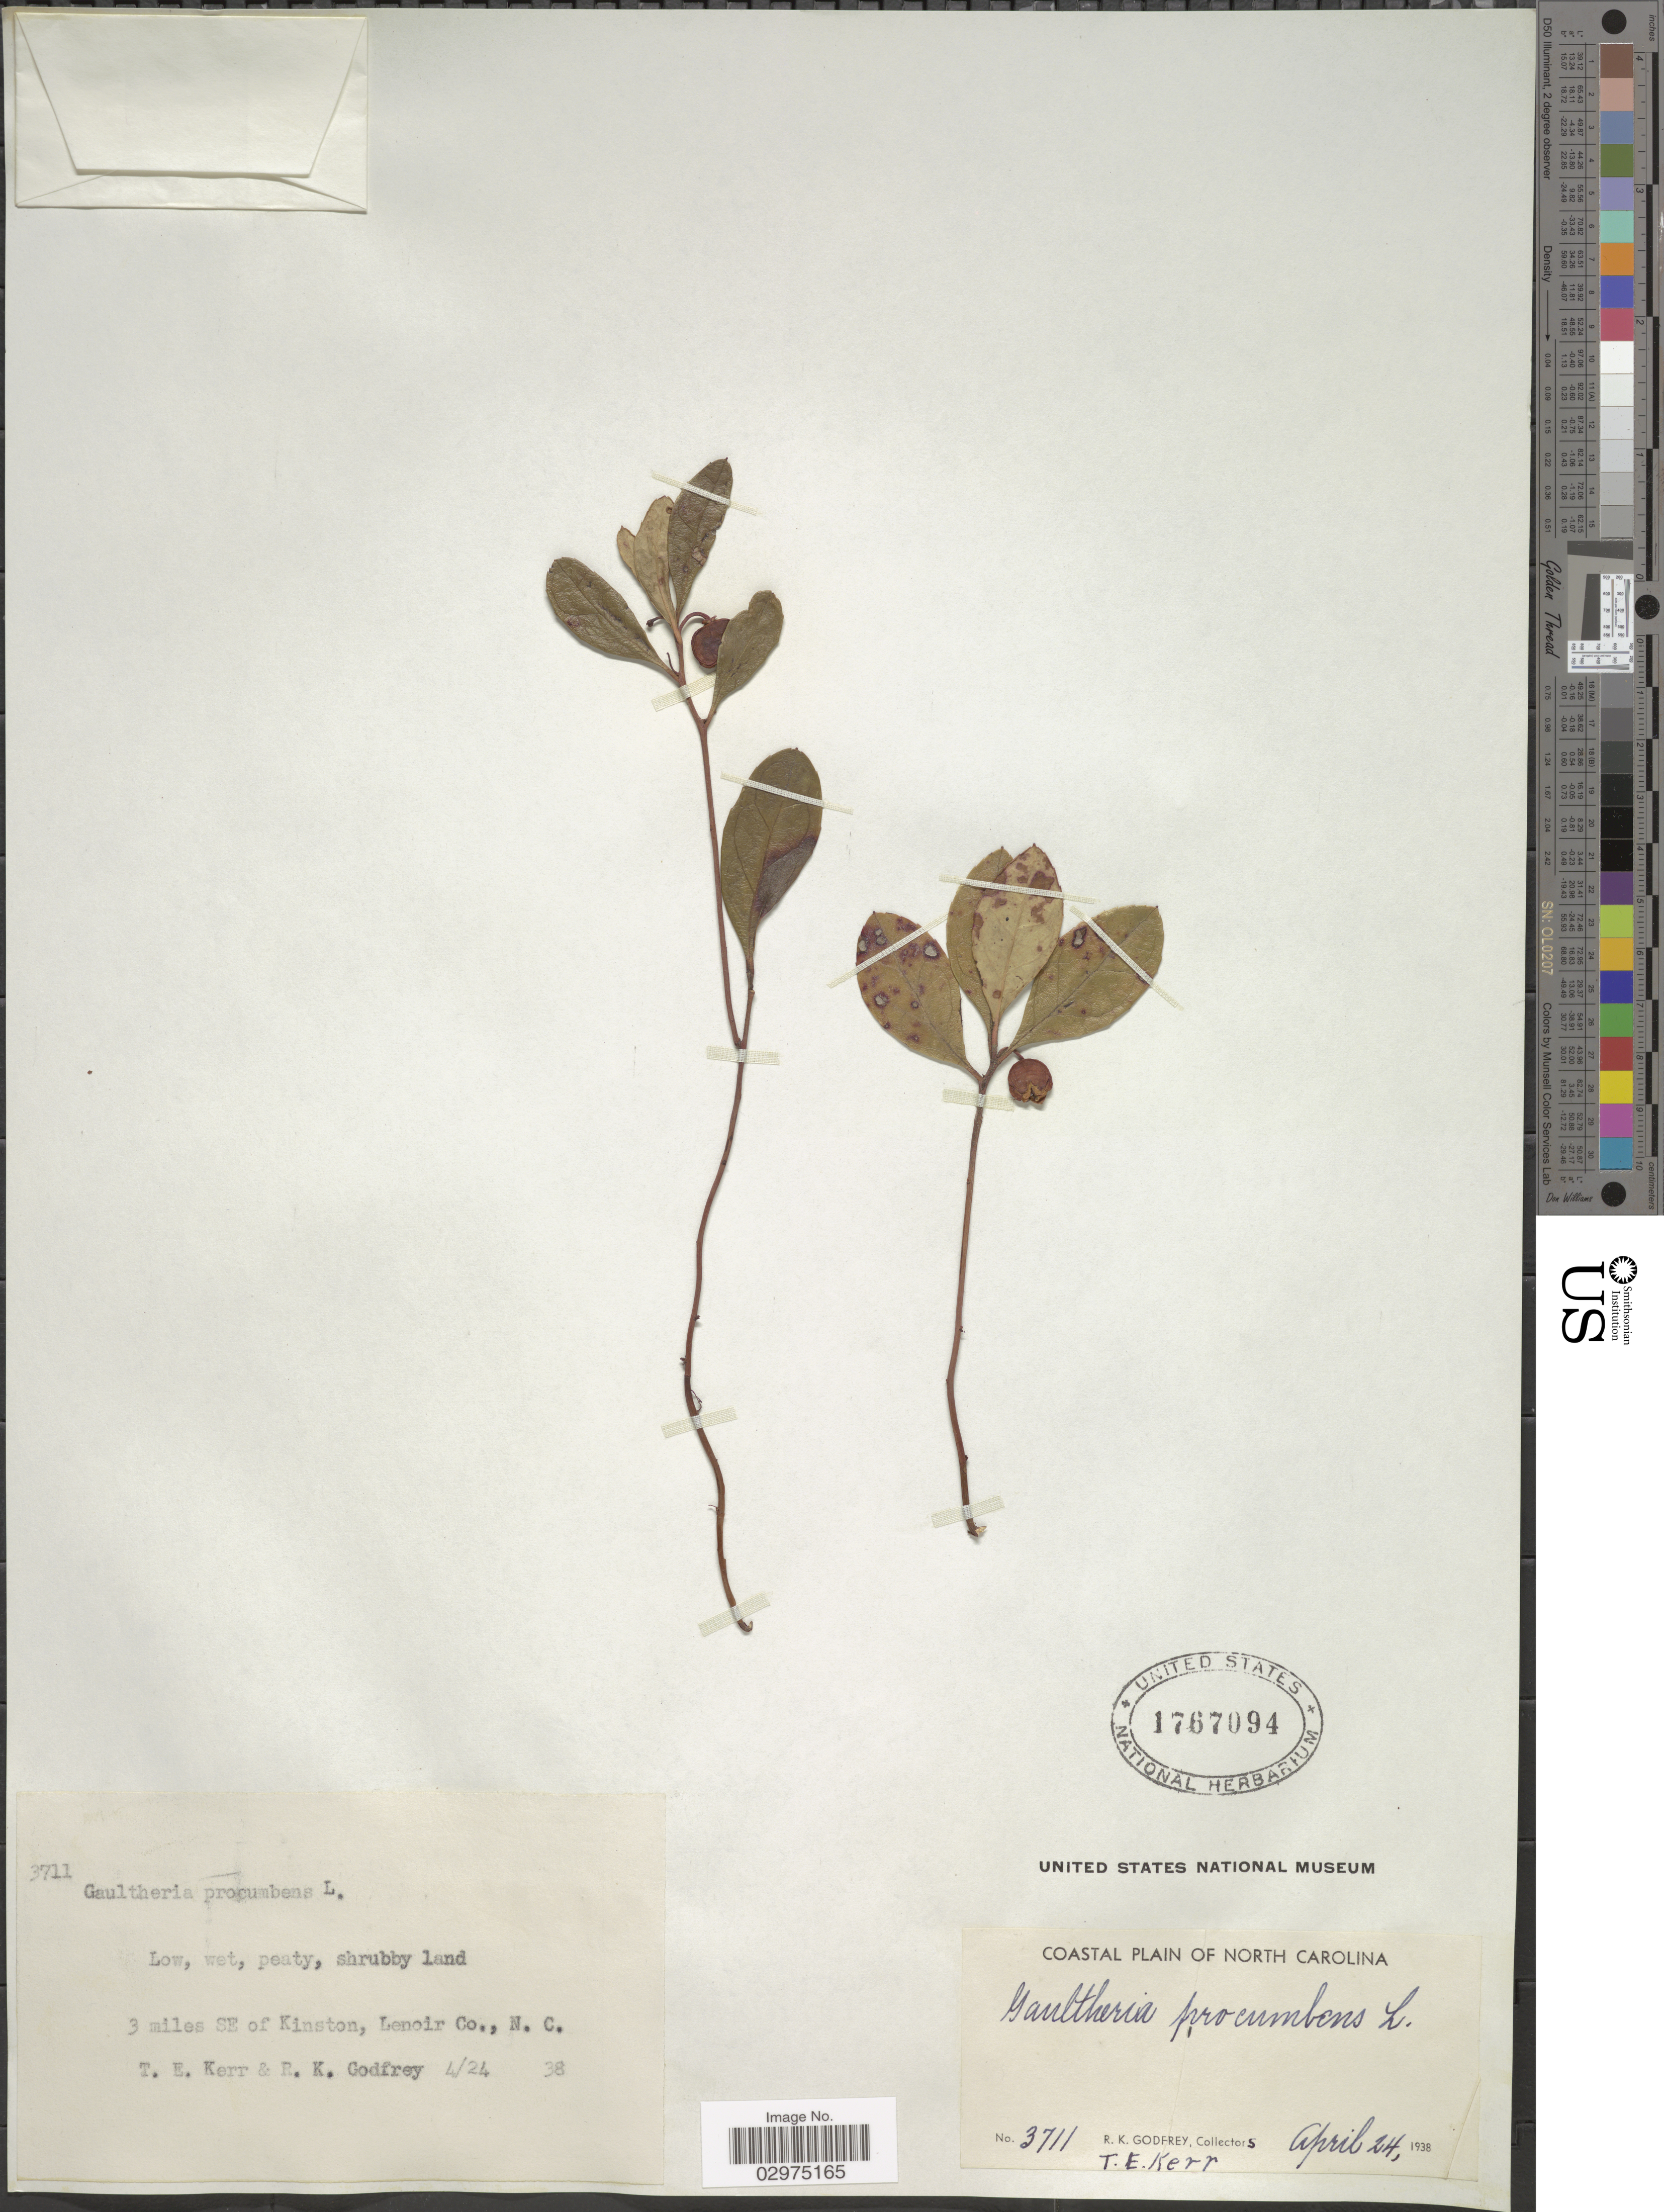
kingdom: Plantae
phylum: Tracheophyta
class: Magnoliopsida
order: Ericales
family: Ericaceae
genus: Gaultheria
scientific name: Gaultheria procumbens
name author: L.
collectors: R. K. Godfrey & T. E. Kerr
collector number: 3711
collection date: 1938-04-24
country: United States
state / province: North Carolina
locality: Coastal Plain of North Carolina. 3 miles SE of Kinston, Lenoir Co.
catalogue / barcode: US 1767094